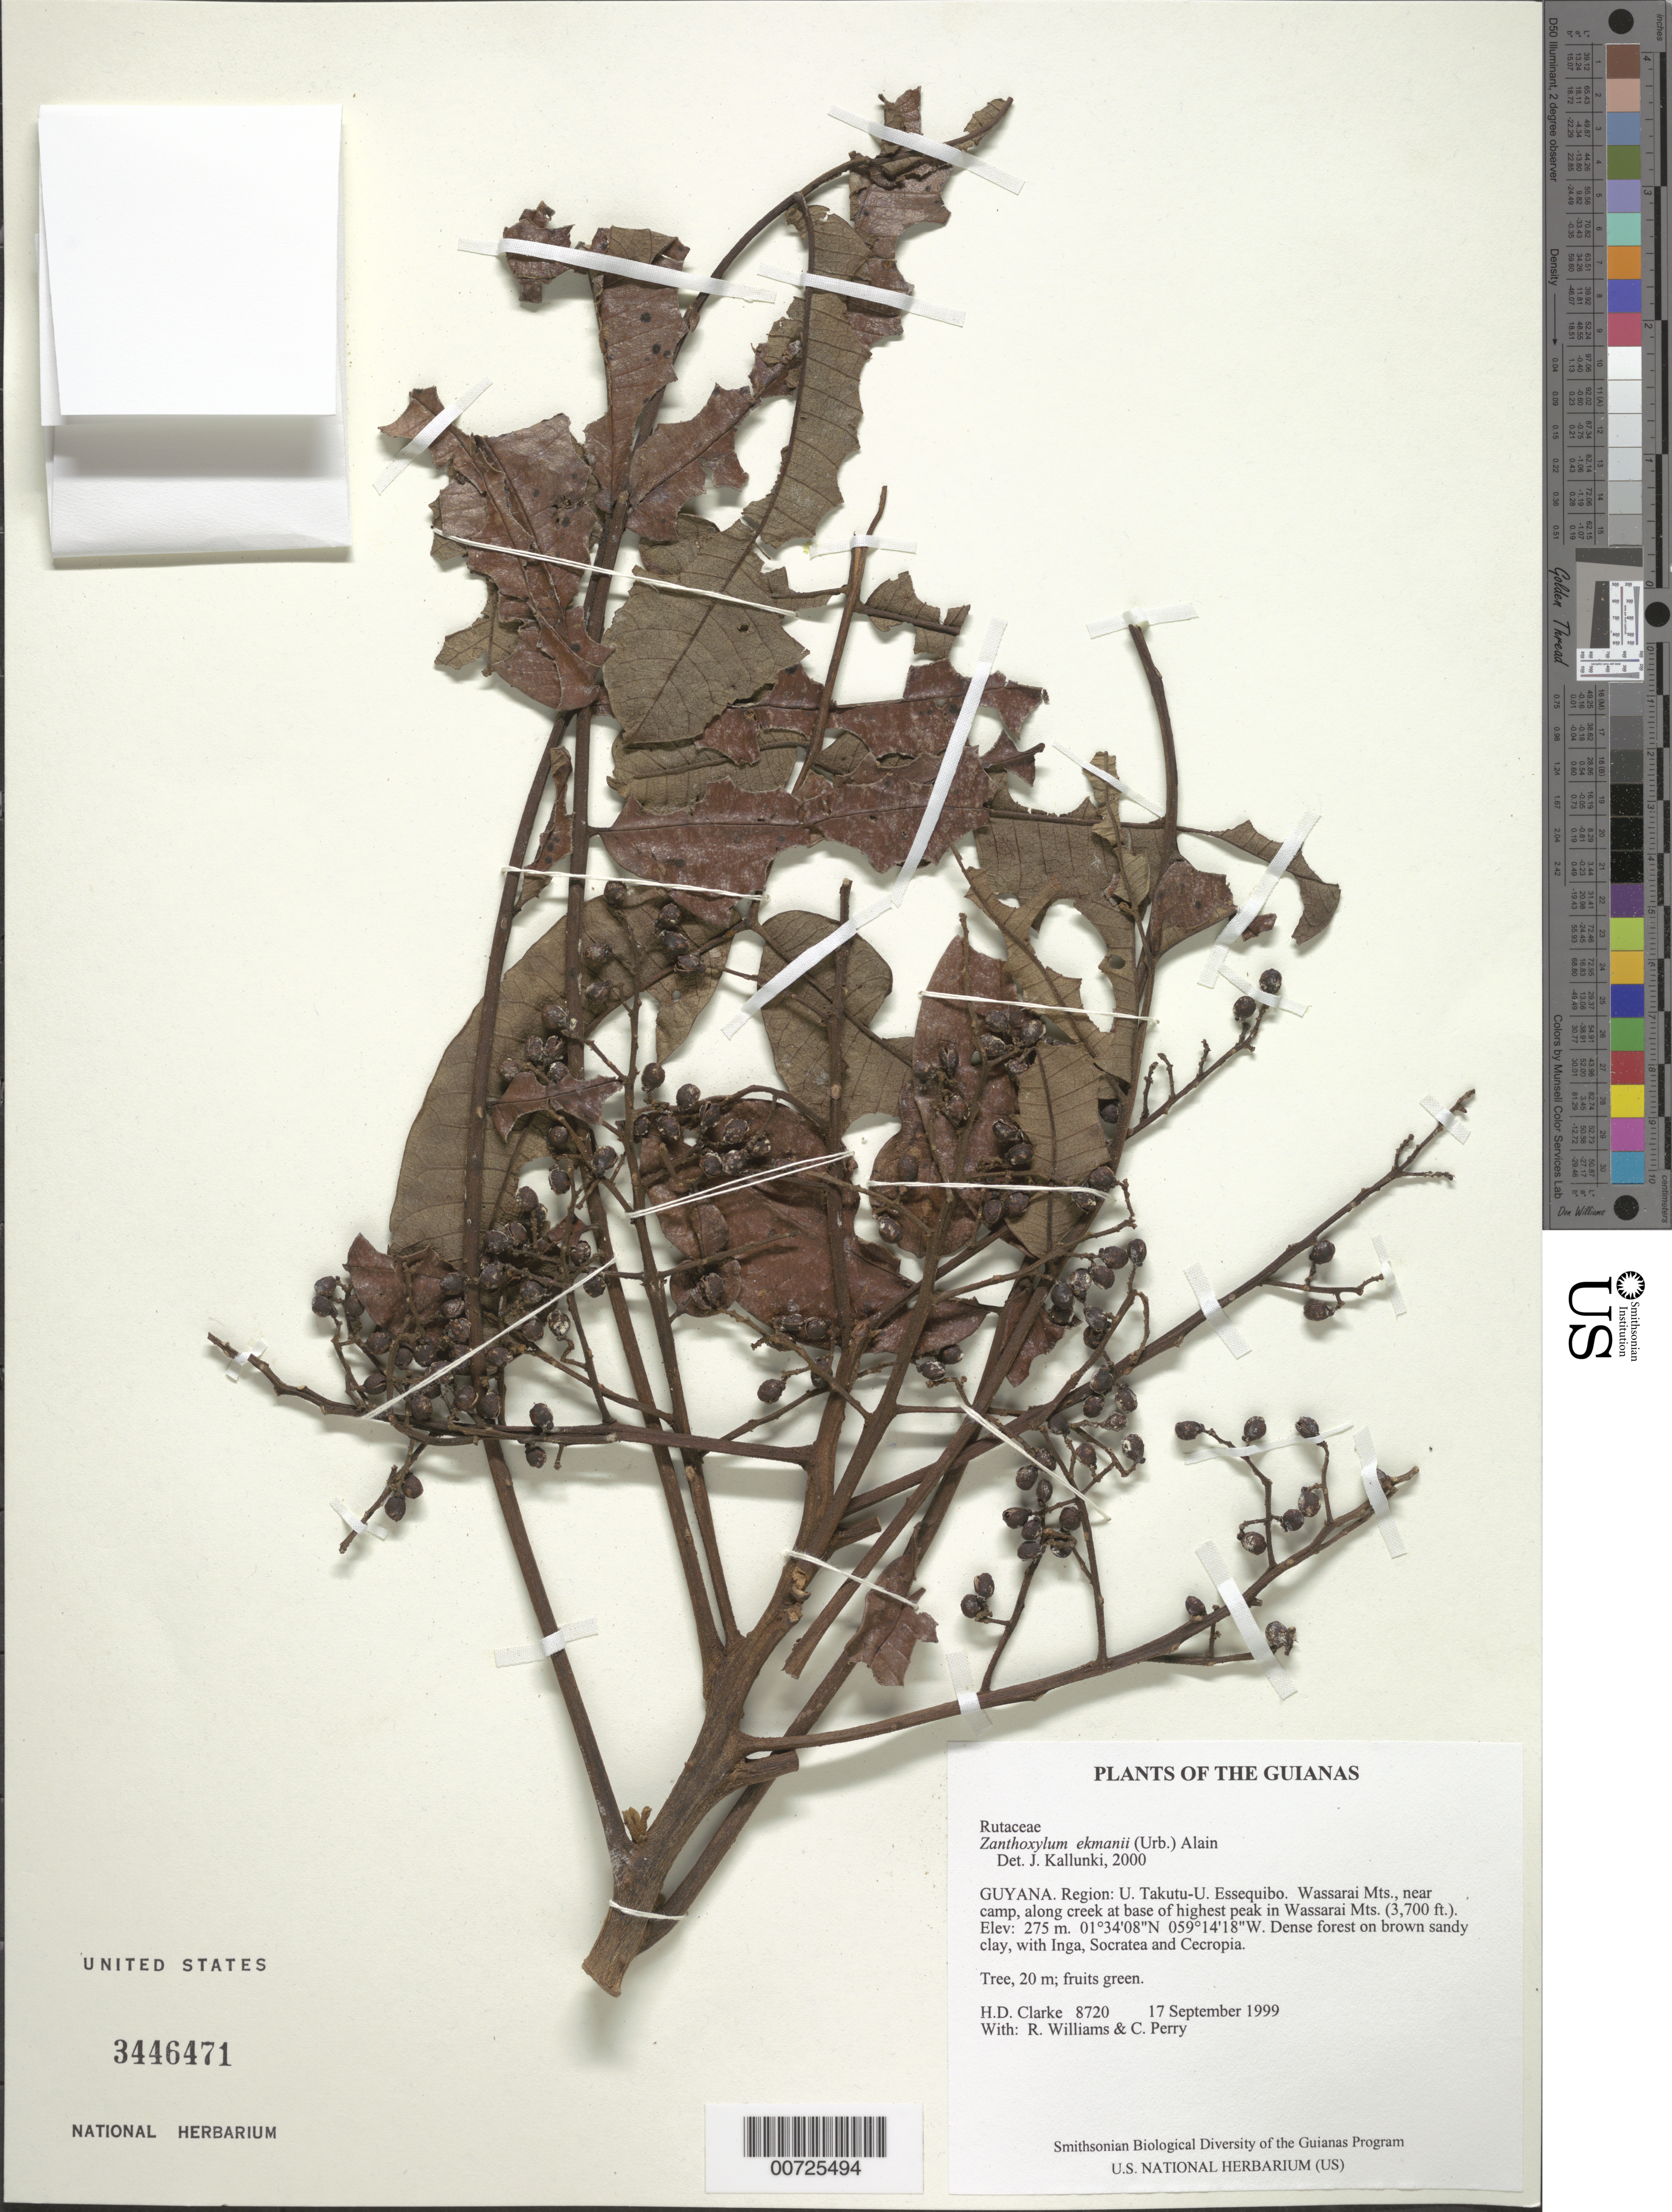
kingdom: Plantae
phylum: Tracheophyta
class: Magnoliopsida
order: Sapindales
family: Rutaceae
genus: Zanthoxylum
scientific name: Zanthoxylum ekmanii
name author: (Urb.) Alain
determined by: Kallunki, Jacquelyn A.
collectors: H. D. Clarke, R. Williams & C. Perry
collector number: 8720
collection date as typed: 17 September 1999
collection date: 1999-09-17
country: Guyana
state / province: U. Takutu-U. Essequibo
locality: Wassarai Mts., near camp, along creek at base of highest peak in Wassarai Mts. (3,700 ft.)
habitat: Dense forest on brown sandy clay, with Inga, Socratea and Cecropia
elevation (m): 275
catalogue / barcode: US 3446471